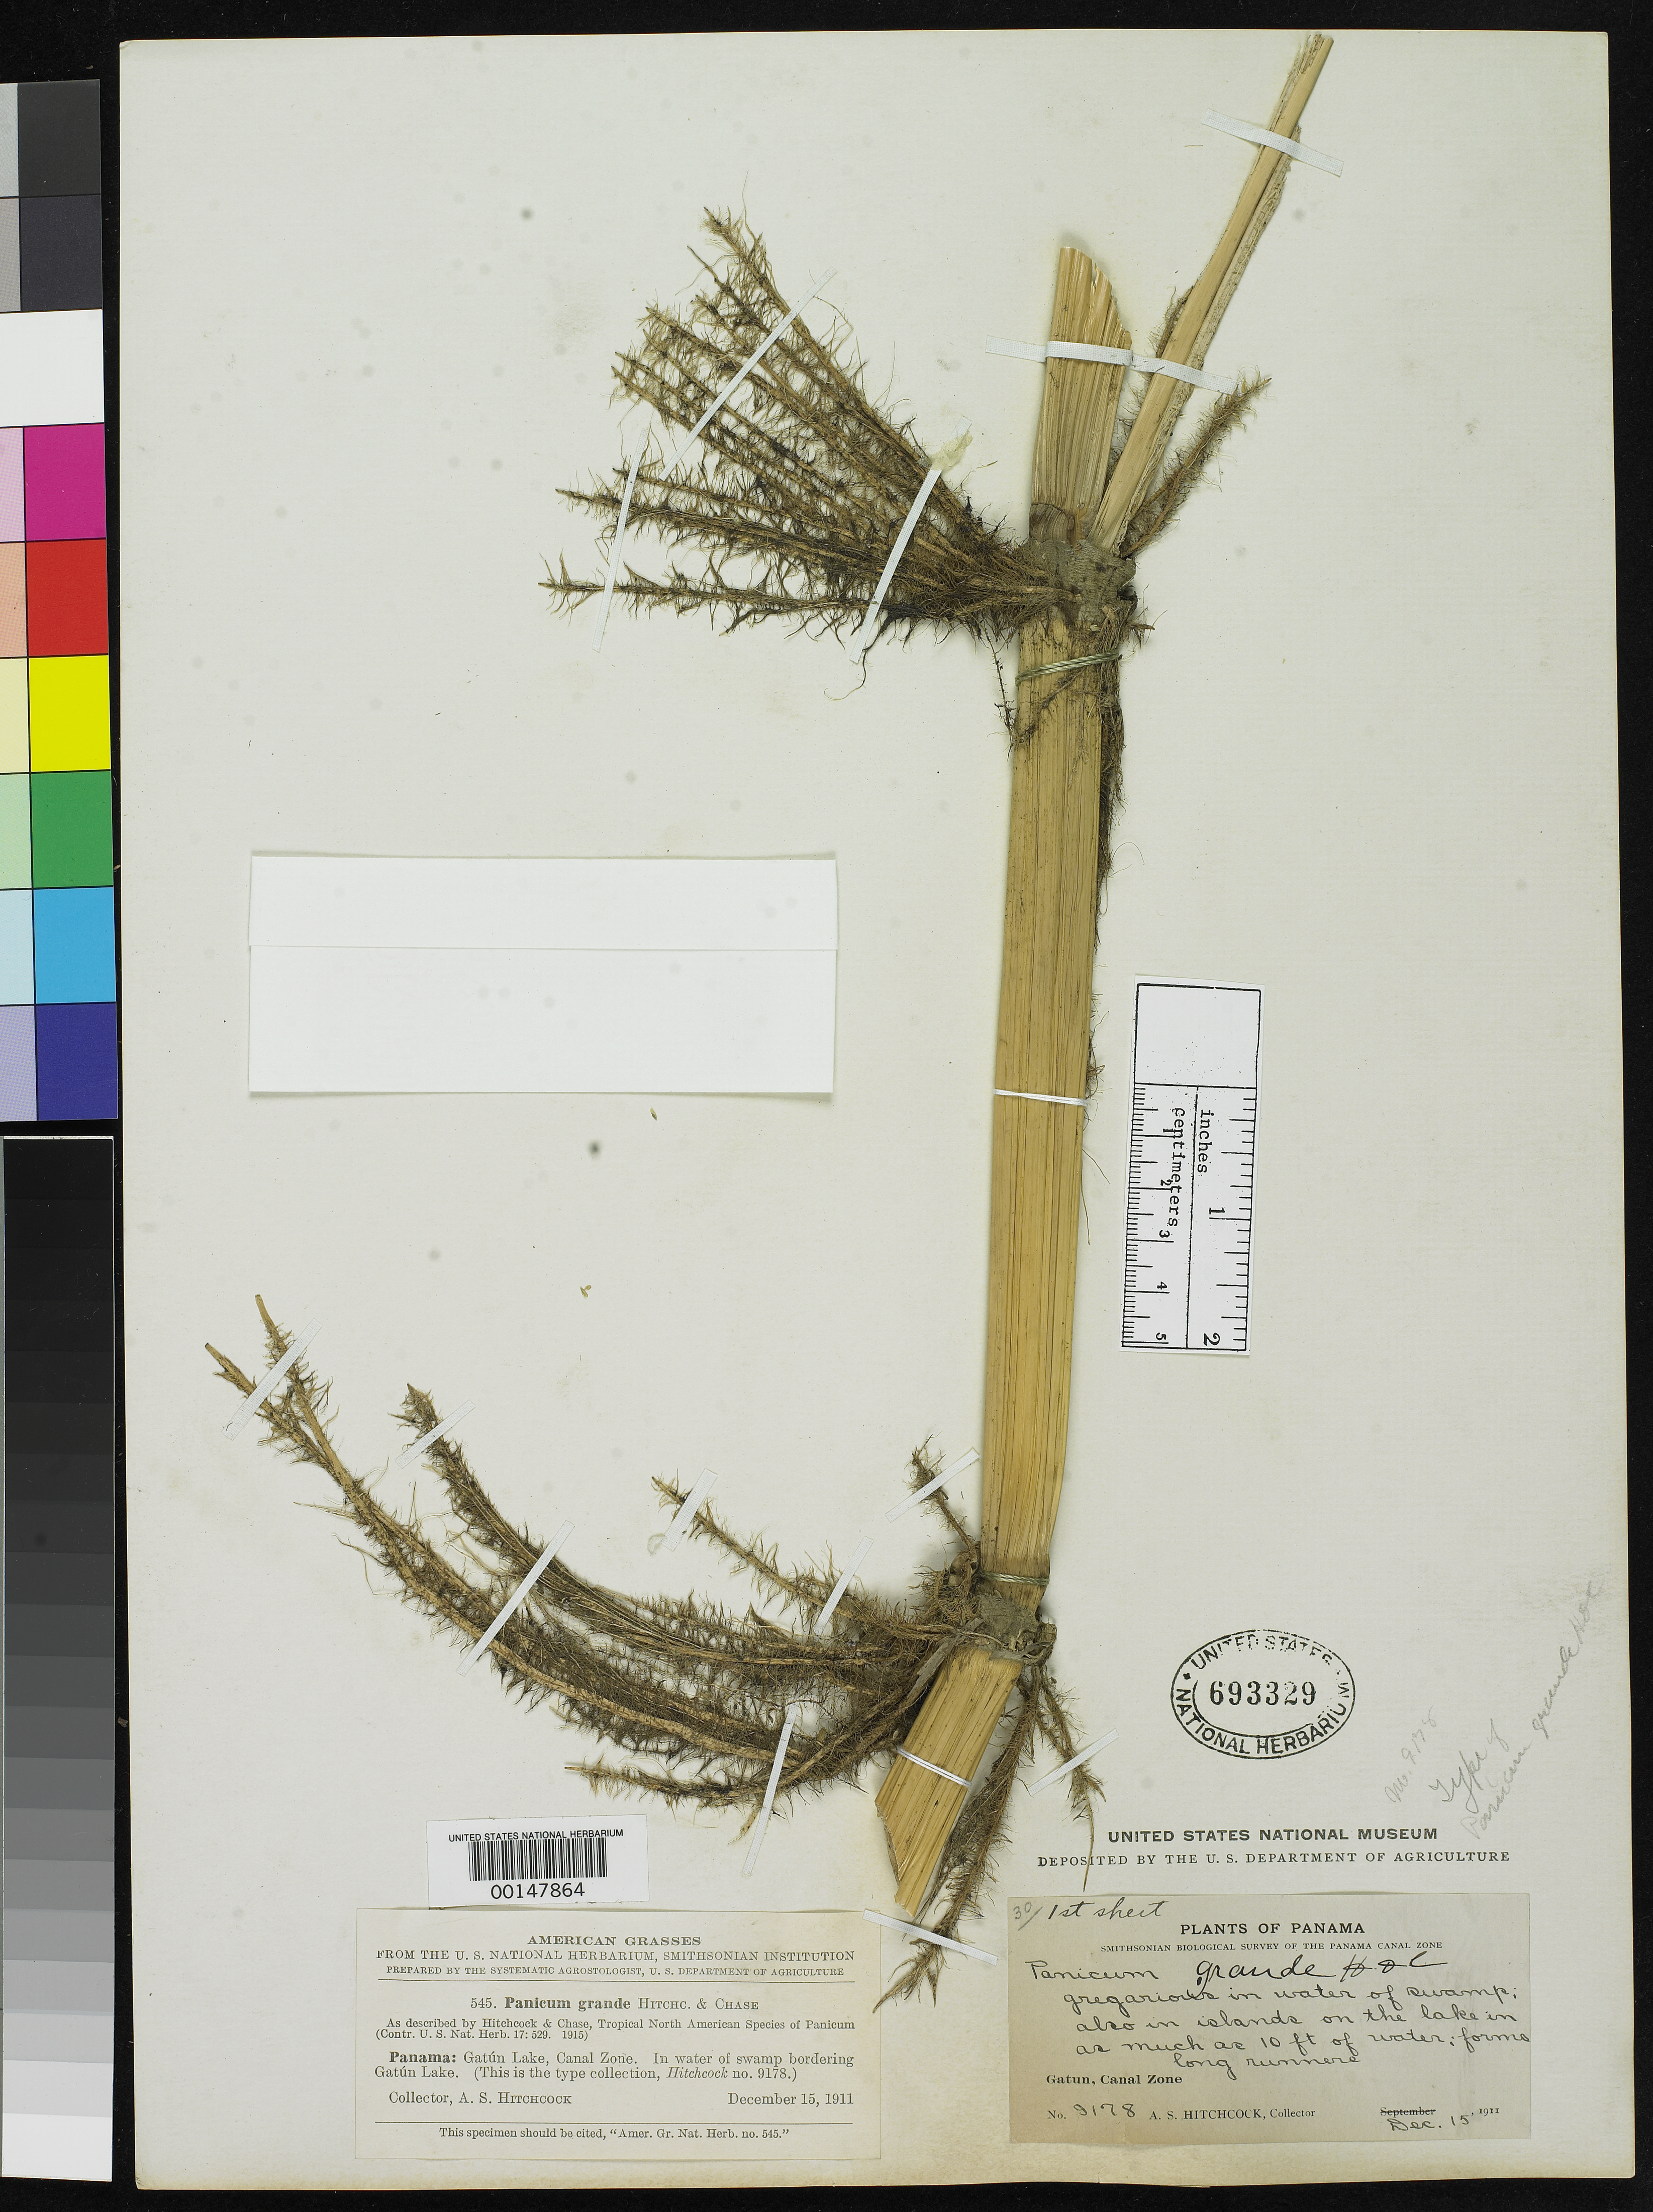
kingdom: Plantae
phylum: Tracheophyta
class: Liliopsida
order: Poales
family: Poaceae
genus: Panicum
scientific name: Panicum grande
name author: Hitchc. & Chase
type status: Holotype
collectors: A. S. Hitchcock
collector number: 9178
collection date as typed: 15 Dec 1911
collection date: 1911-12-15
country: Panama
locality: Gatun.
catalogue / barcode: US 693329